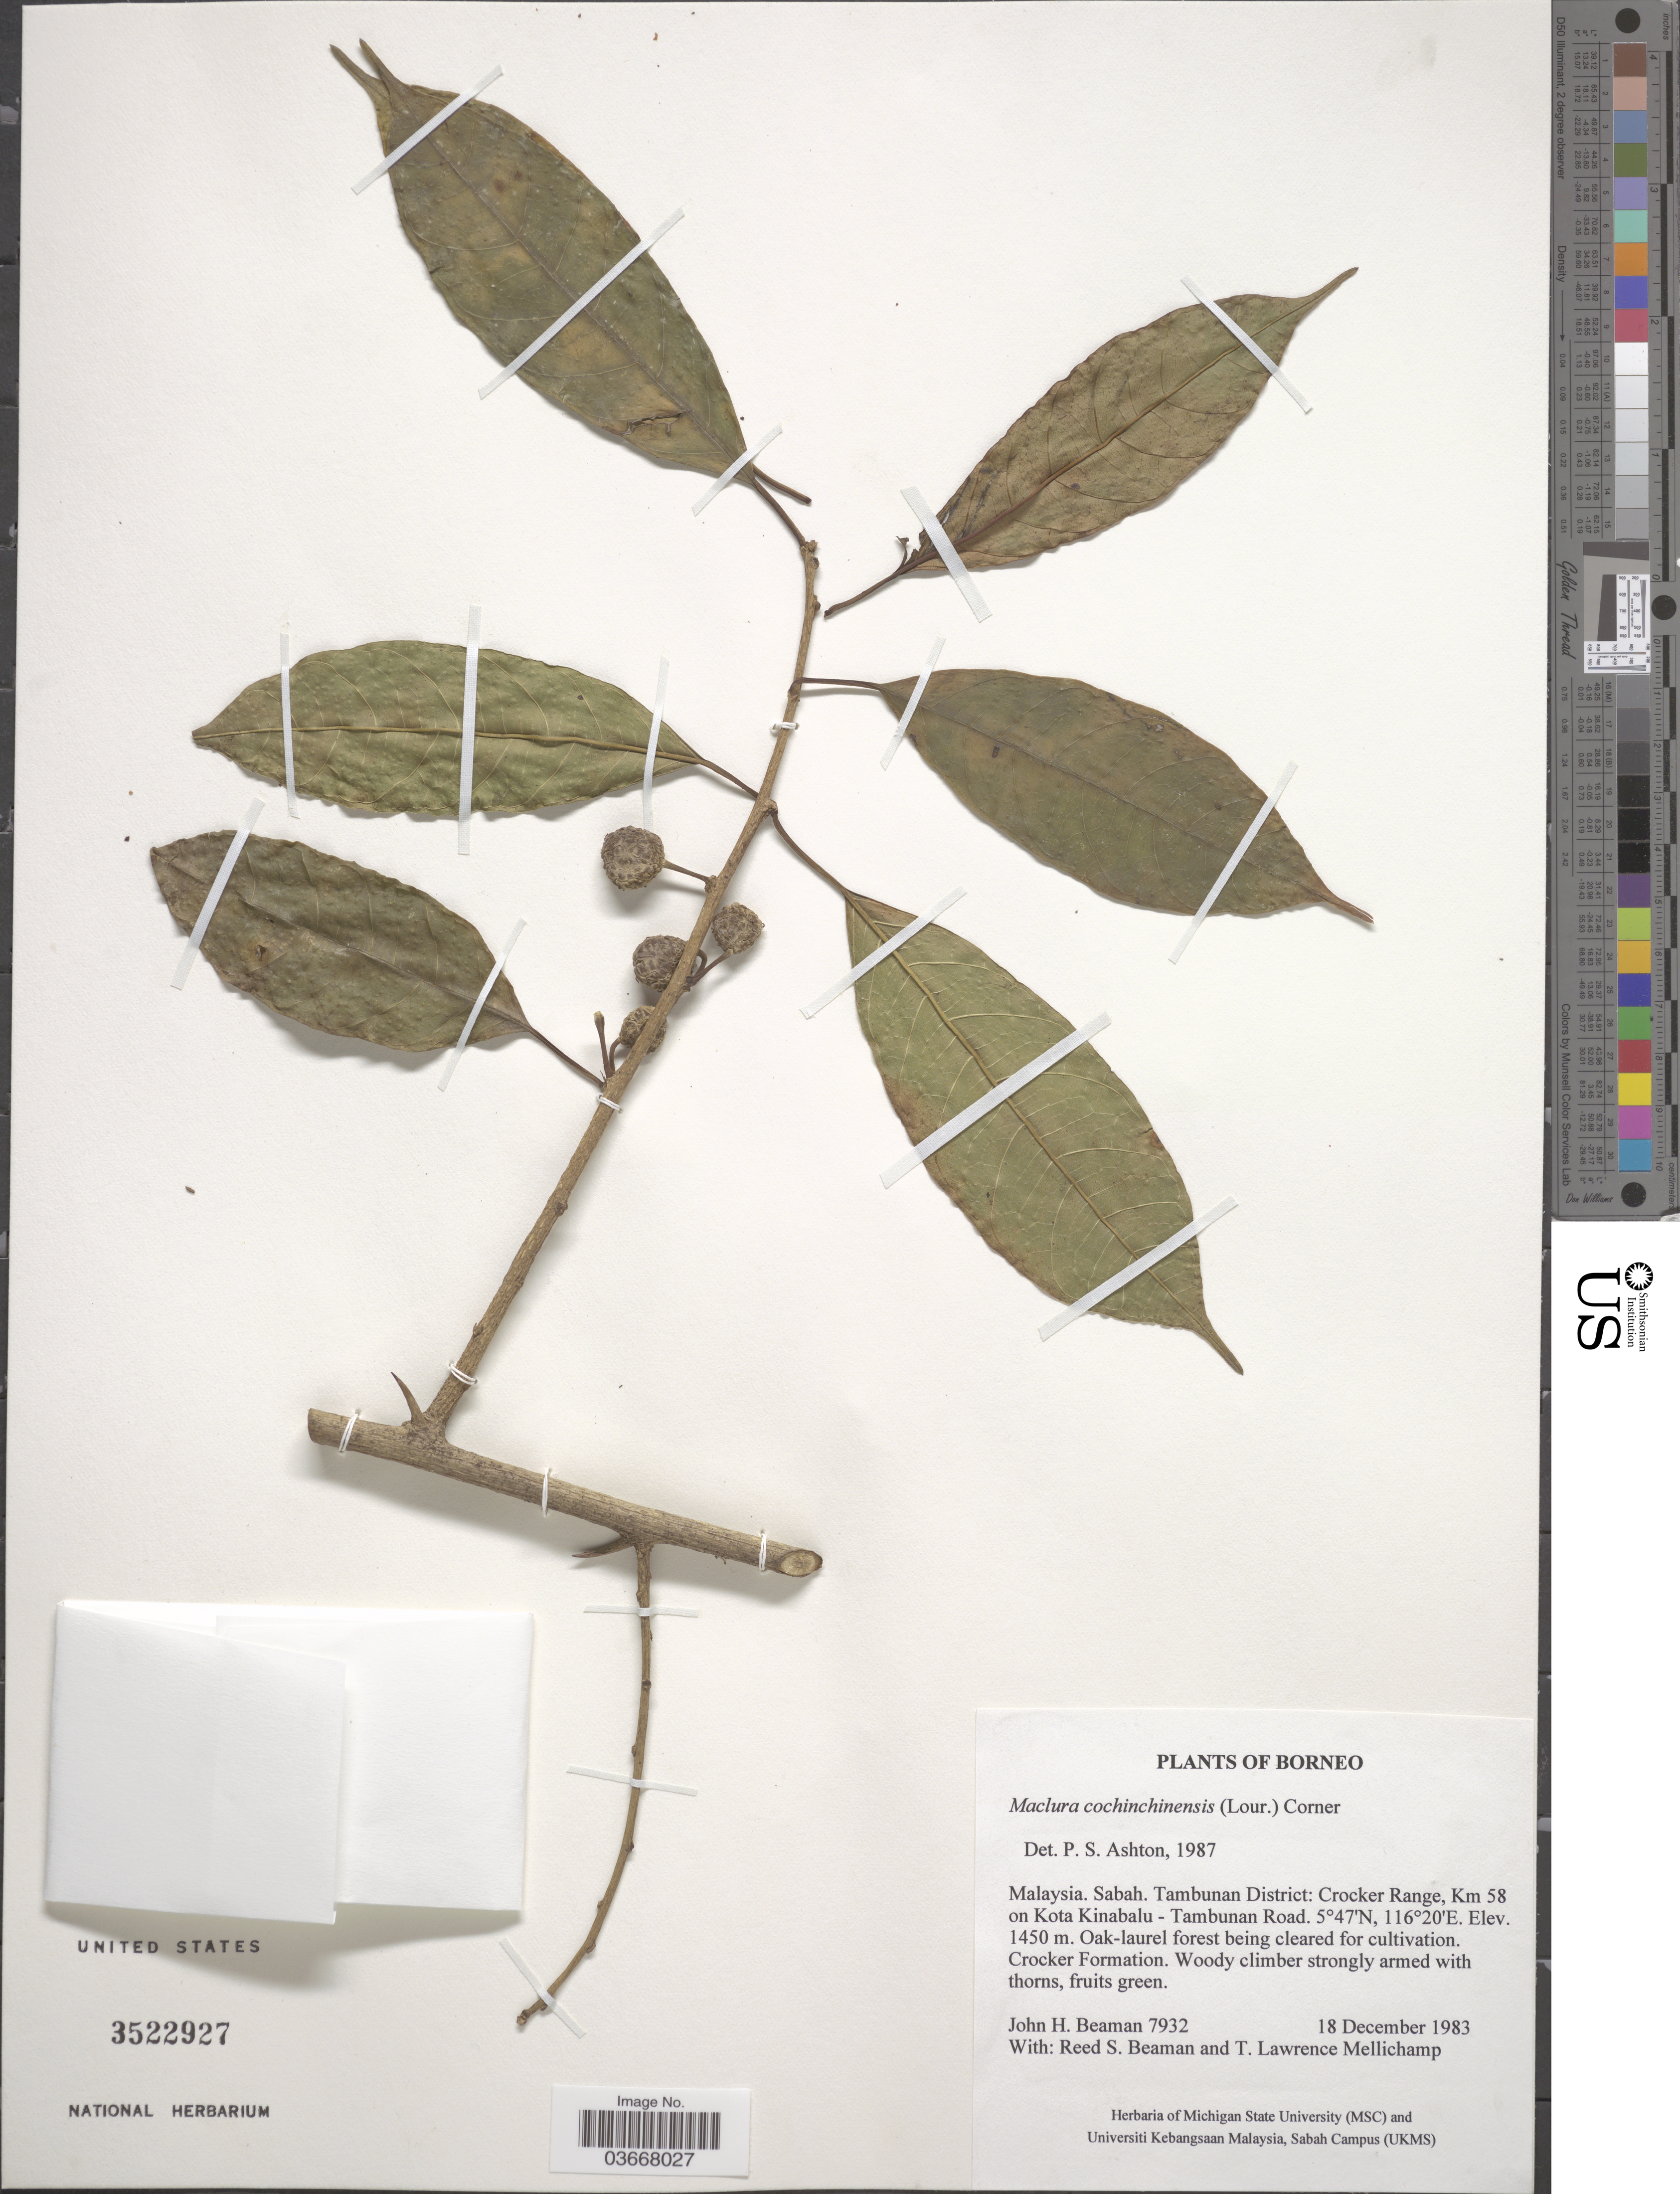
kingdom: Plantae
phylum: Tracheophyta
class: Magnoliopsida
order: Rosales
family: Moraceae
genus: Maclura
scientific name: Maclura cochinchinensis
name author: (Lour.) Corner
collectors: J. H. Beaman, R. S. Beaman & T. L. Mellichamp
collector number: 7932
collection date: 1983-12-18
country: Malaysia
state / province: Sabah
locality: Borneo. Tambunan District: Crocker Range, Km 58 on Kota Kinabalu - Tambunan Road.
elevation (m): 1450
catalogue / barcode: US 3522927